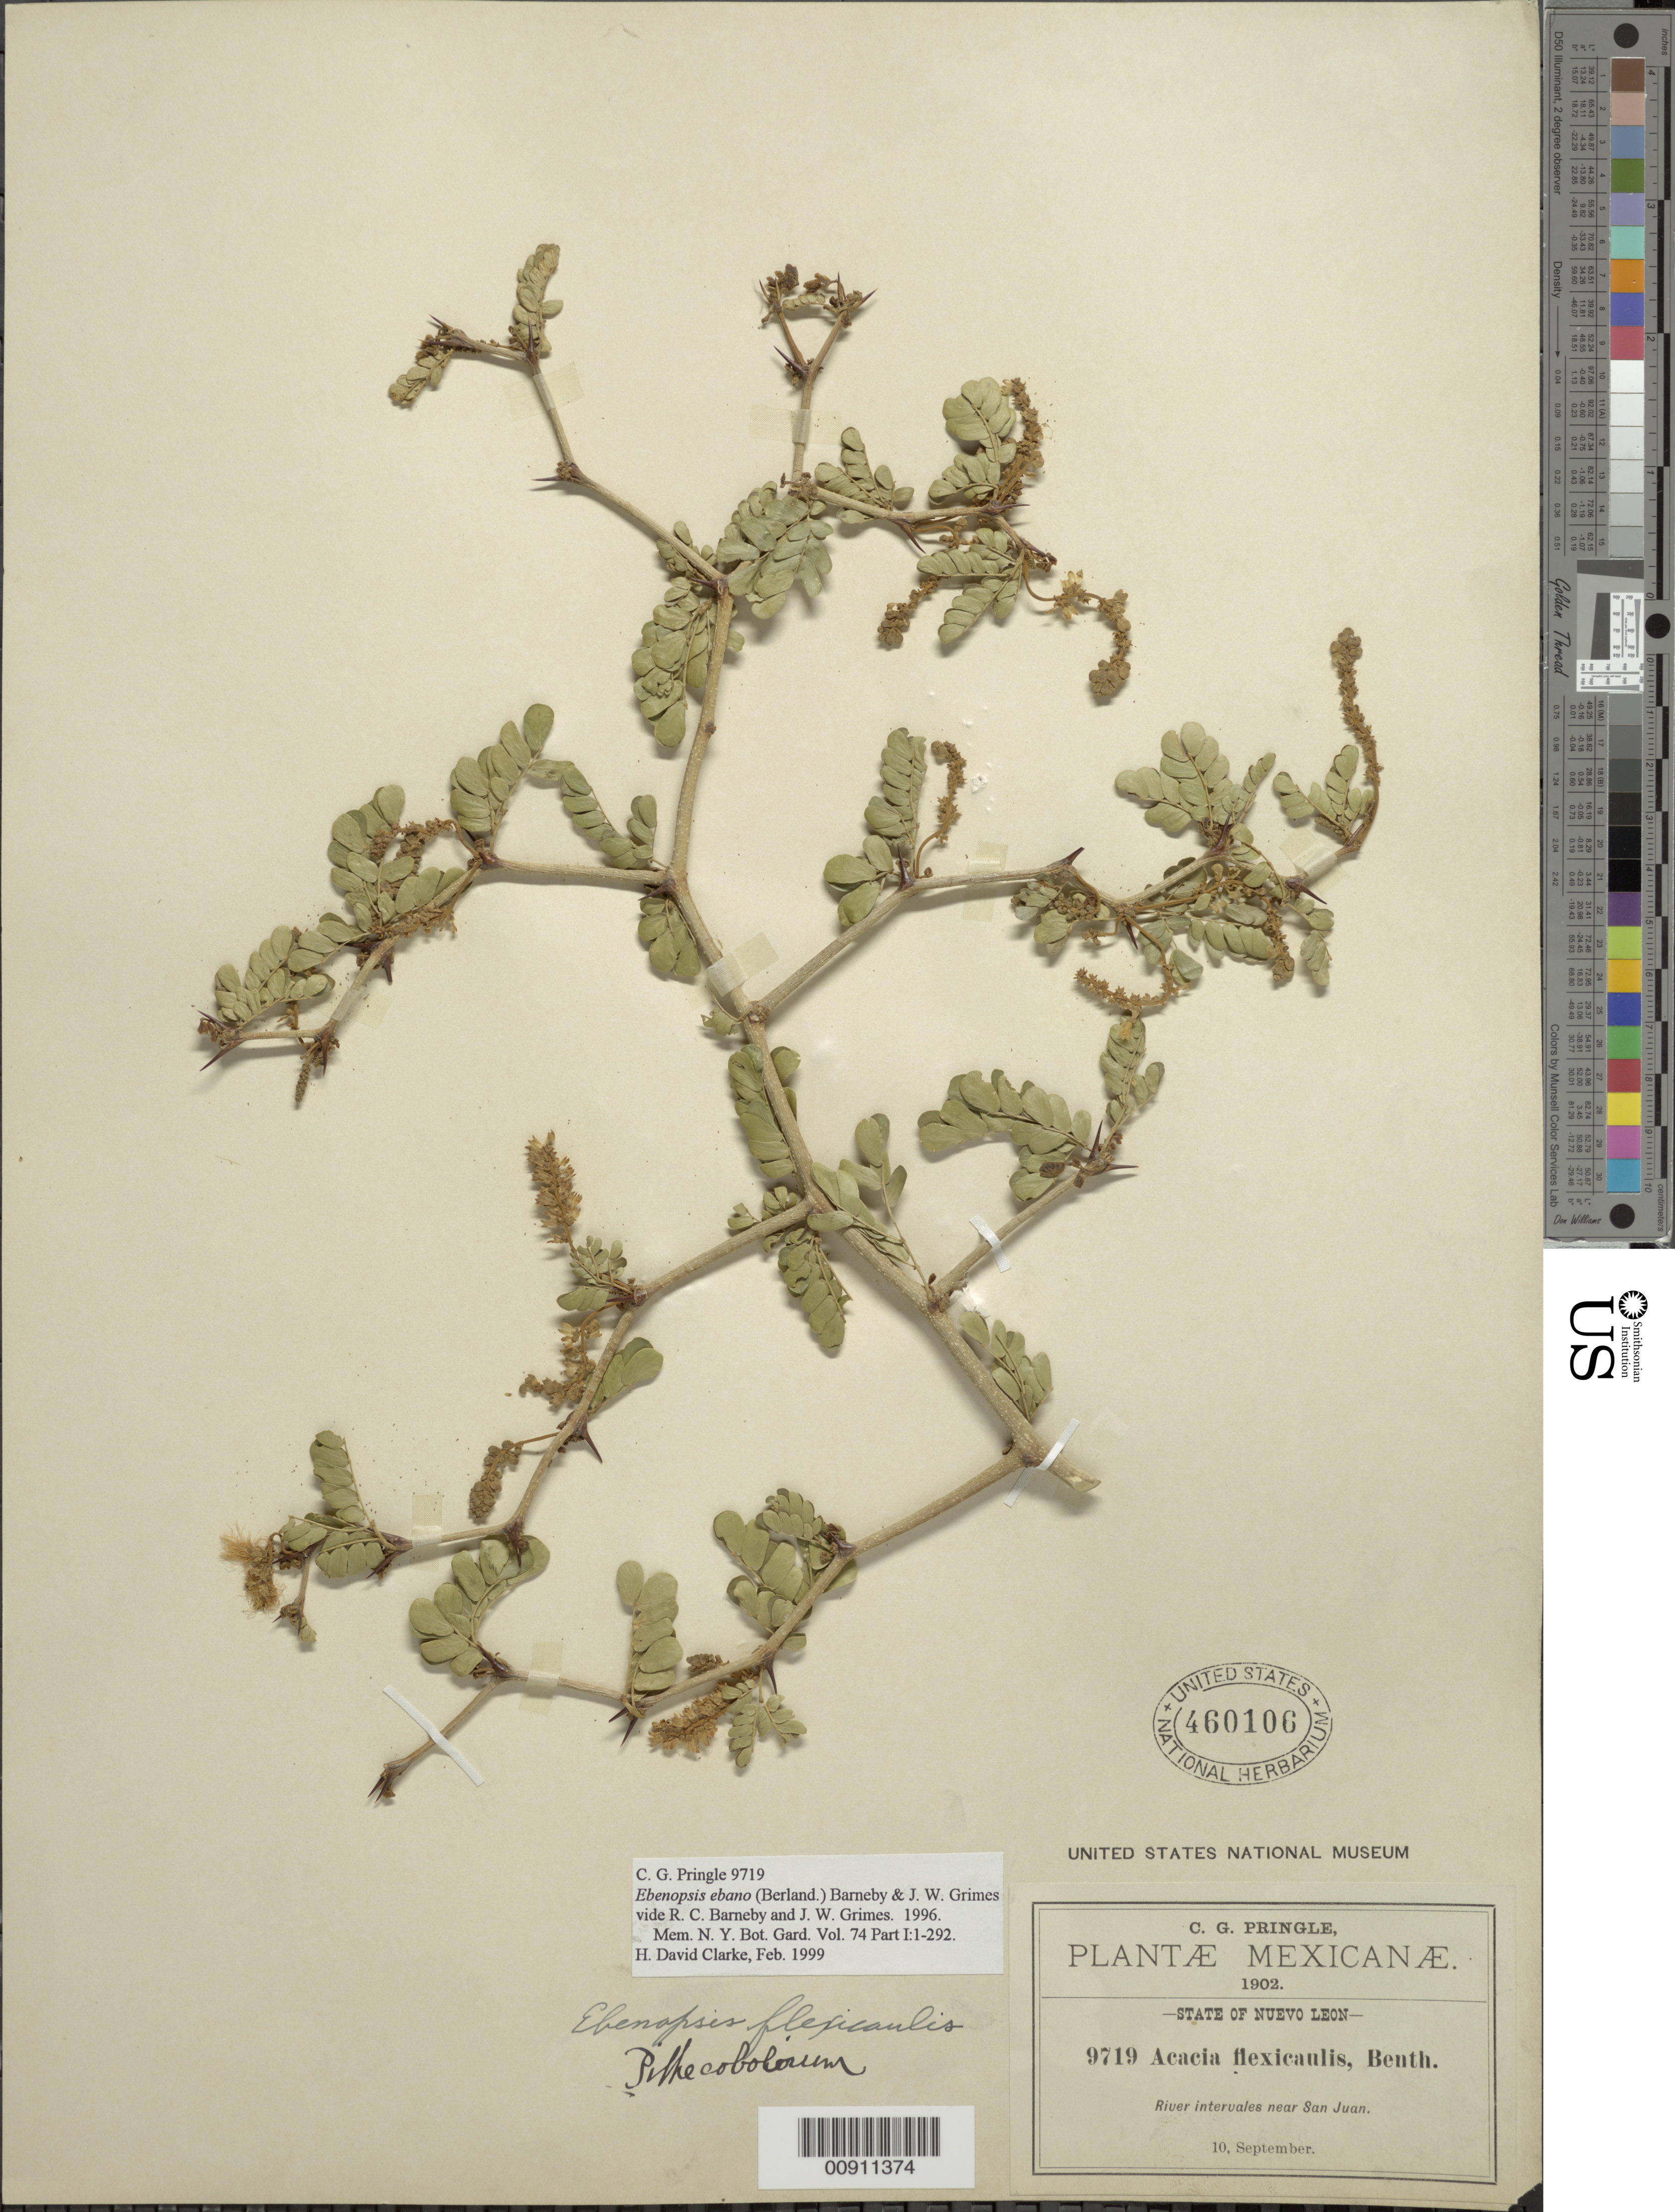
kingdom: Plantae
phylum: Tracheophyta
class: Magnoliopsida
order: Fabales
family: Fabaceae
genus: Ebenopsis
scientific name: Ebenopsis ebano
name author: (Berland.) Barneby & J.W. Grimes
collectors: C. G. Pringle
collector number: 9719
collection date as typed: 10 Sep 1902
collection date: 1902-09-10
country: Mexico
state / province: Nuevo León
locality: River intervales near San Juan, State of Nuevo León.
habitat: River intervales.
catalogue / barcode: US 460106